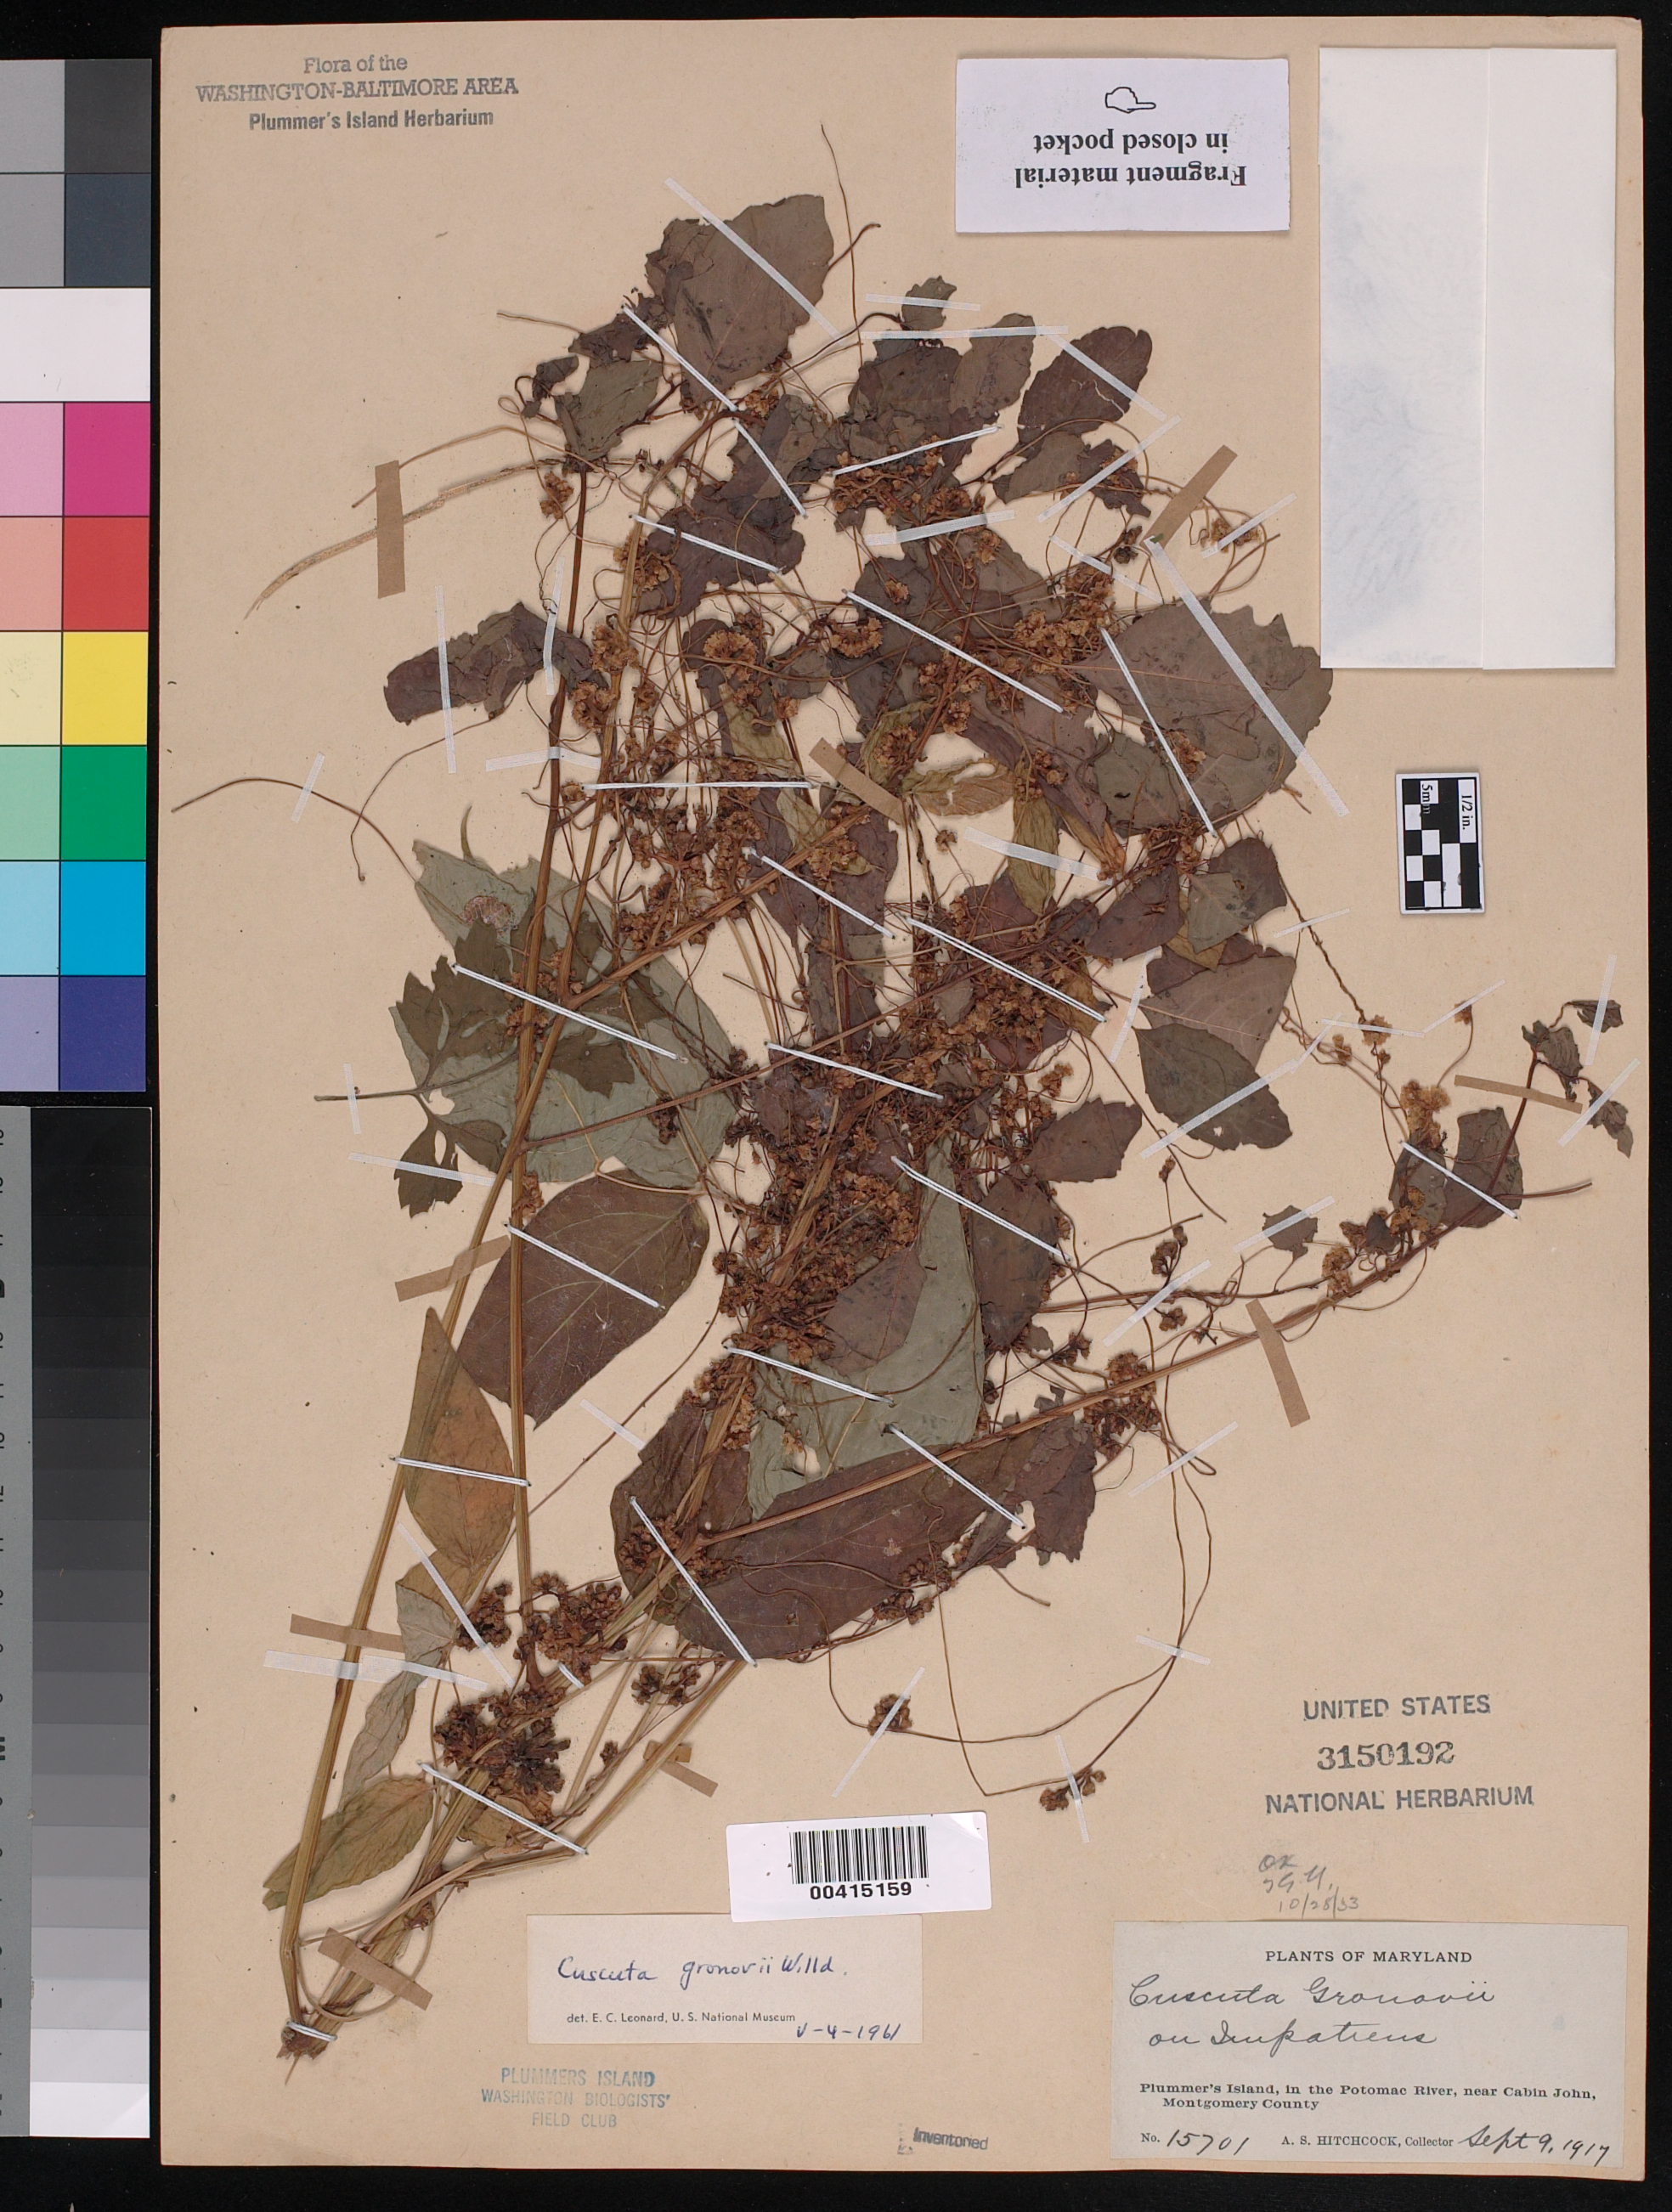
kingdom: Plantae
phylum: Tracheophyta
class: Magnoliopsida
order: Solanales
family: Convolvulaceae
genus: Cuscuta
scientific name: Cuscuta gronovii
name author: Willd. ex Schult.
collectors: A. S. Hitchcock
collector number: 15701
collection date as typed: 09 Sep 1917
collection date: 1917-09-09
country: United States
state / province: Maryland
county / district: Montgomery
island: Plummers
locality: Plummer's Island C. & O. Canal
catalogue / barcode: US 3150192